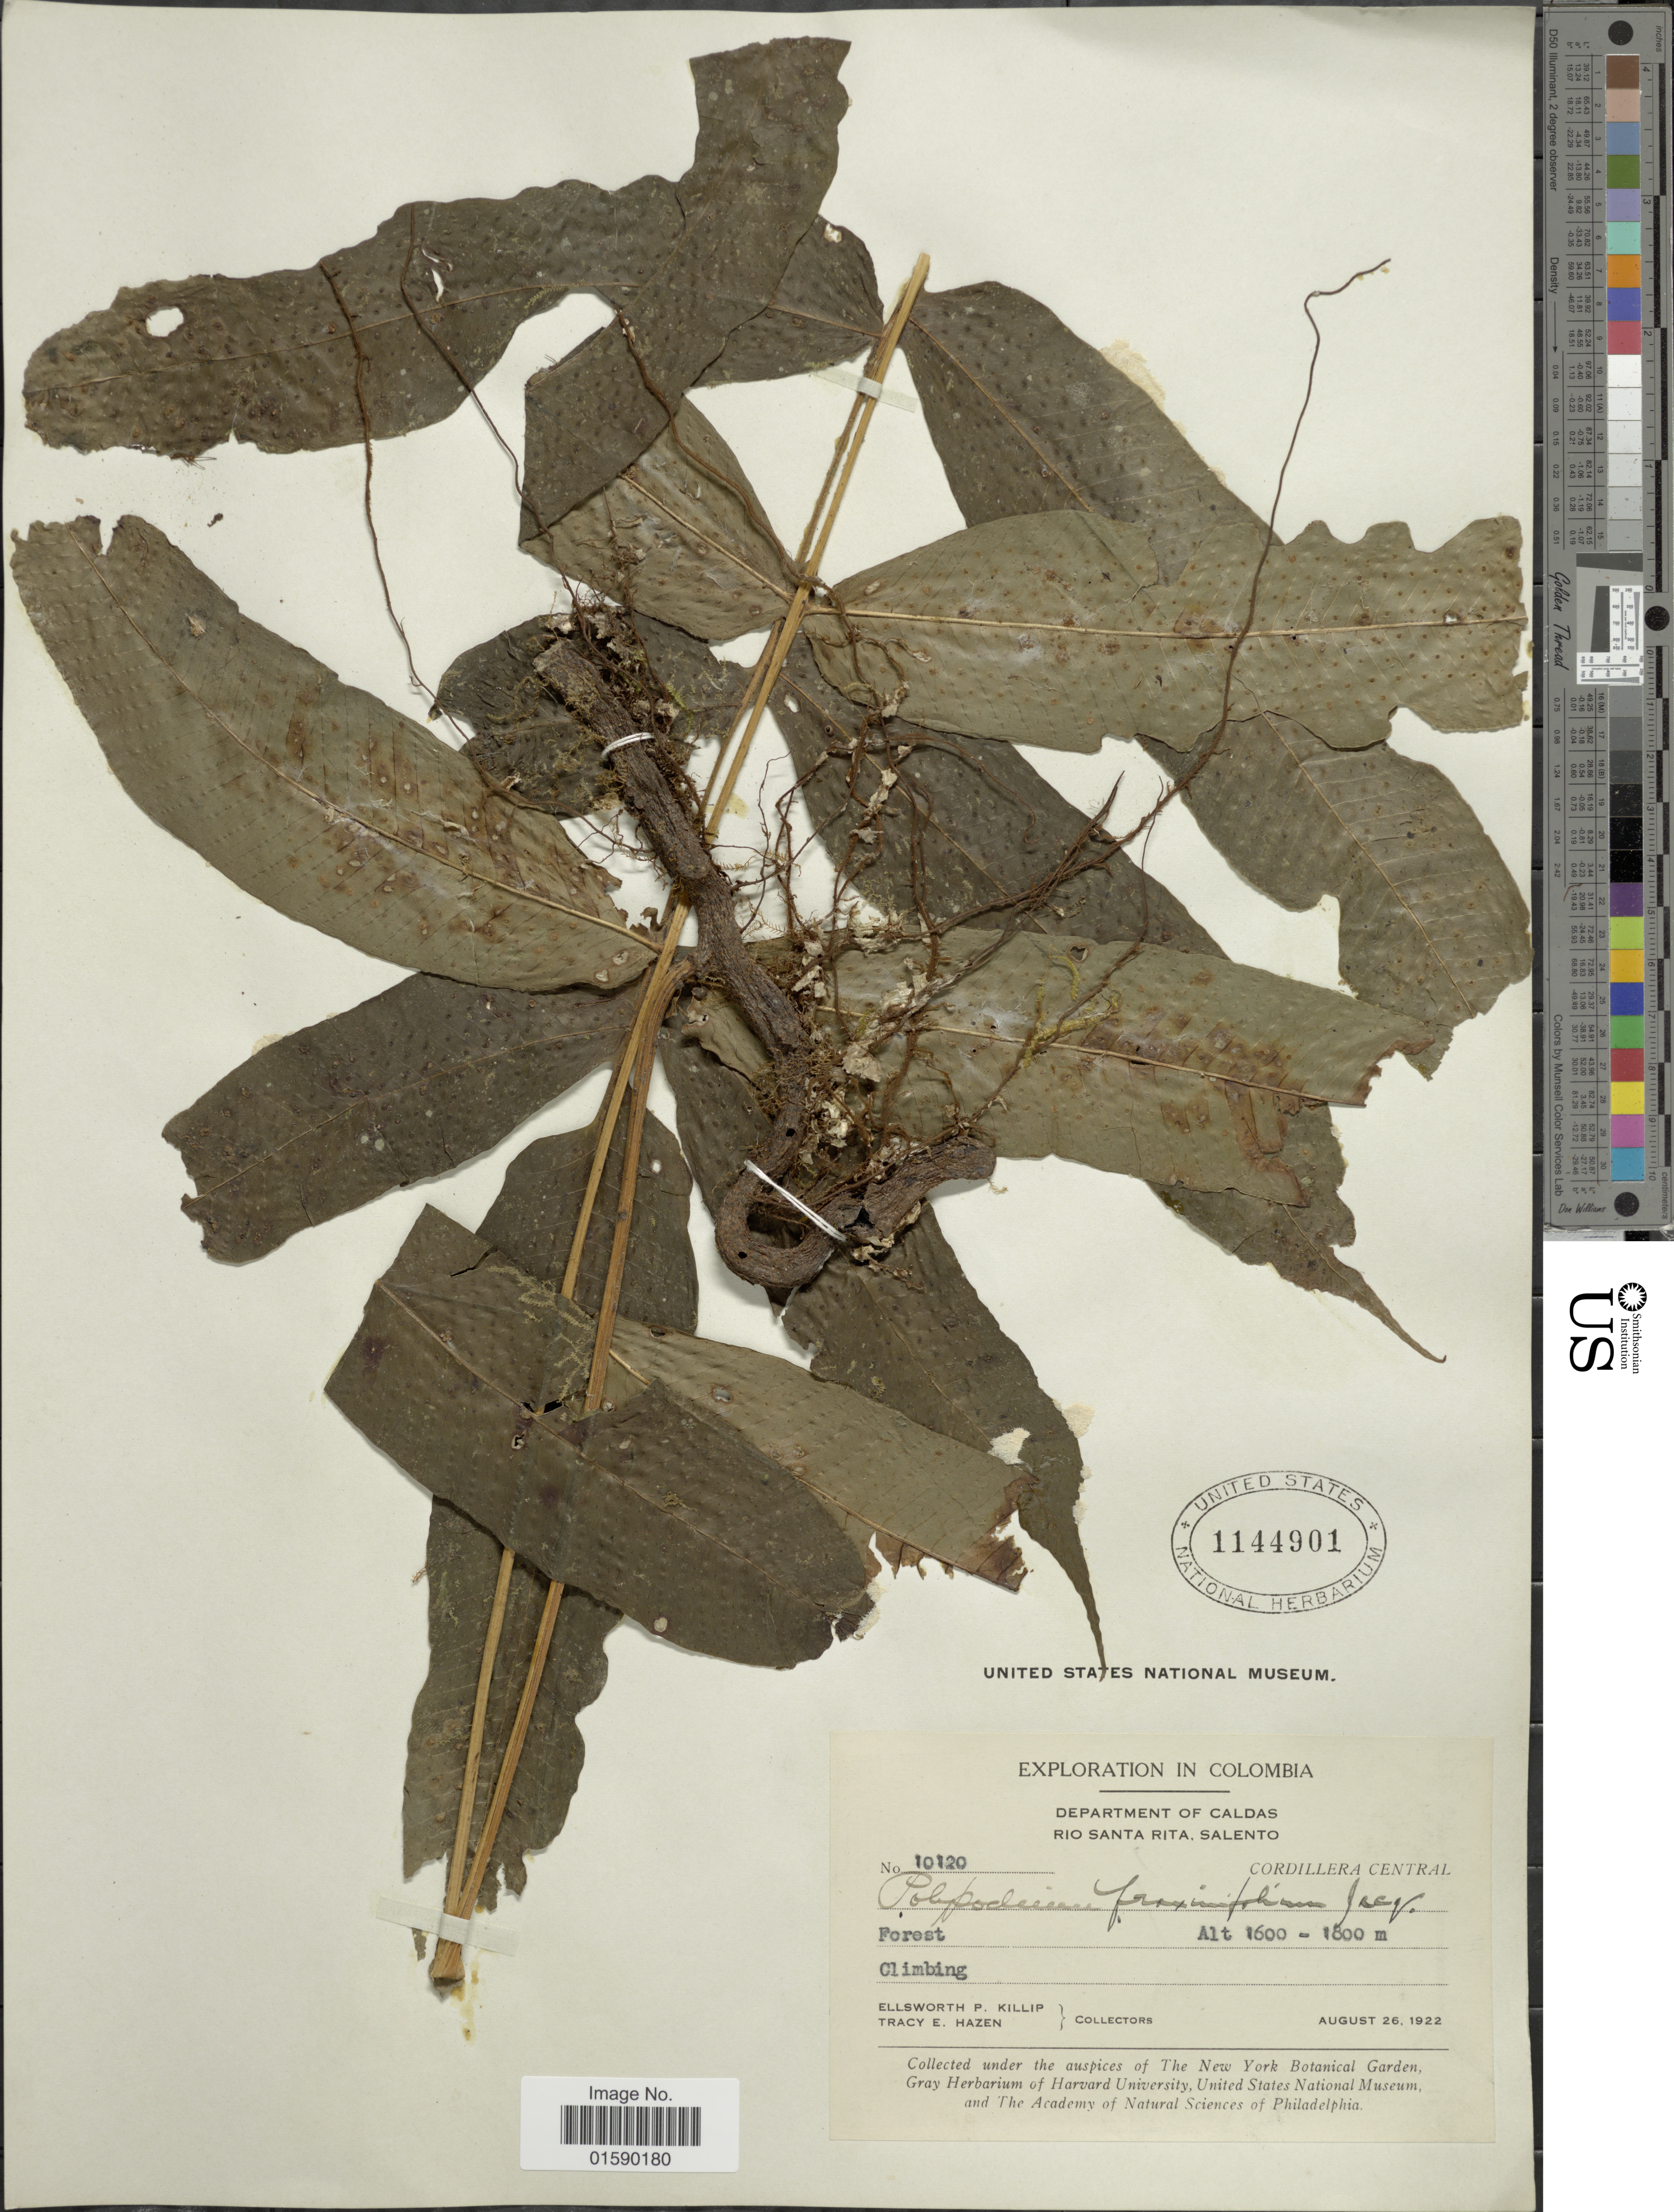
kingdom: Plantae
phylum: Tracheophyta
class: Polypodiopsida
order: Polypodiales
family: Polypodiaceae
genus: Aglaomorpha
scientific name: Aglaomorpha heraclea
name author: (Kunze) Copel.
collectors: E. P. Killip & T. E. Hazen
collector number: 10120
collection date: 1922-08-26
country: Colombia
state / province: Caldas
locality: Department of Caldas. Rio Santa Rita, Salento.Cordillera Central.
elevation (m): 1600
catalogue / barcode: US 1144901